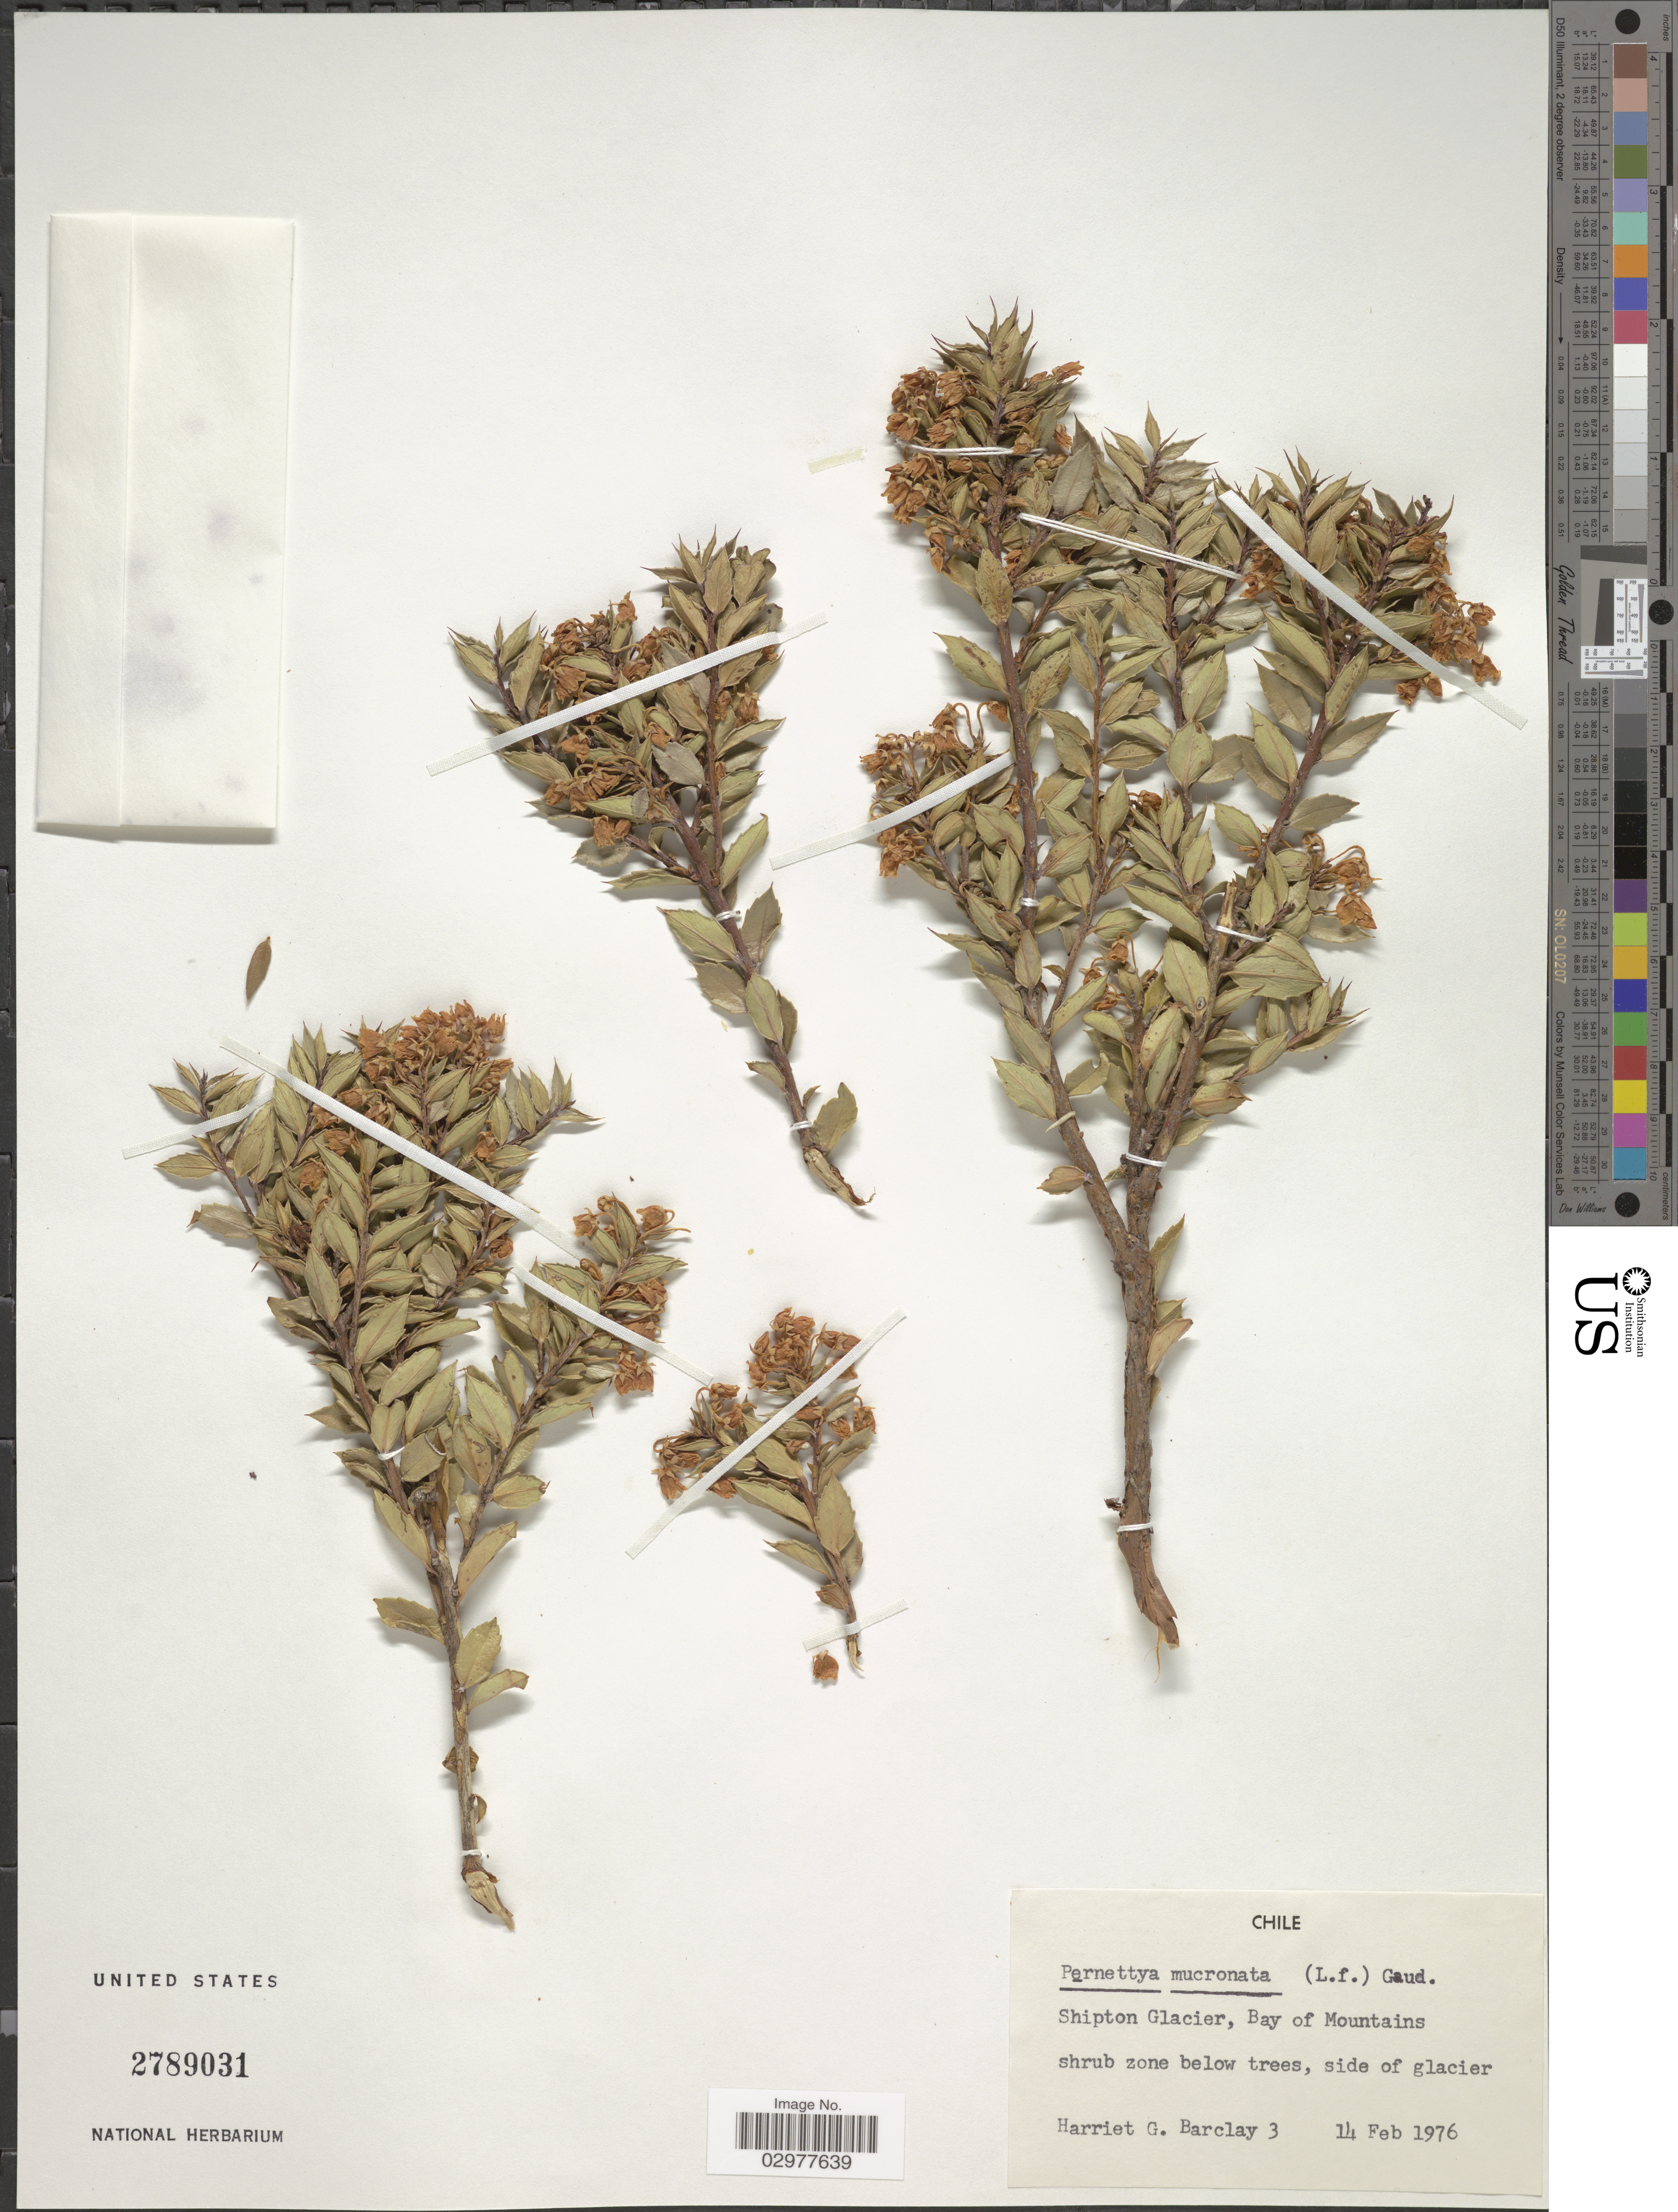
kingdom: Plantae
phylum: Tracheophyta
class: Magnoliopsida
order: Ericales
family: Ericaceae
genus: Pernettya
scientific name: Pernettya mucronata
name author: (L. f.) Gaudich. ex A. Spreng.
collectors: H. G. Barclay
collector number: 3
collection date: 1976-02-14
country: Chile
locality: Shipton Glacier, Bay of Mountains.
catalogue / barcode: US 2789031